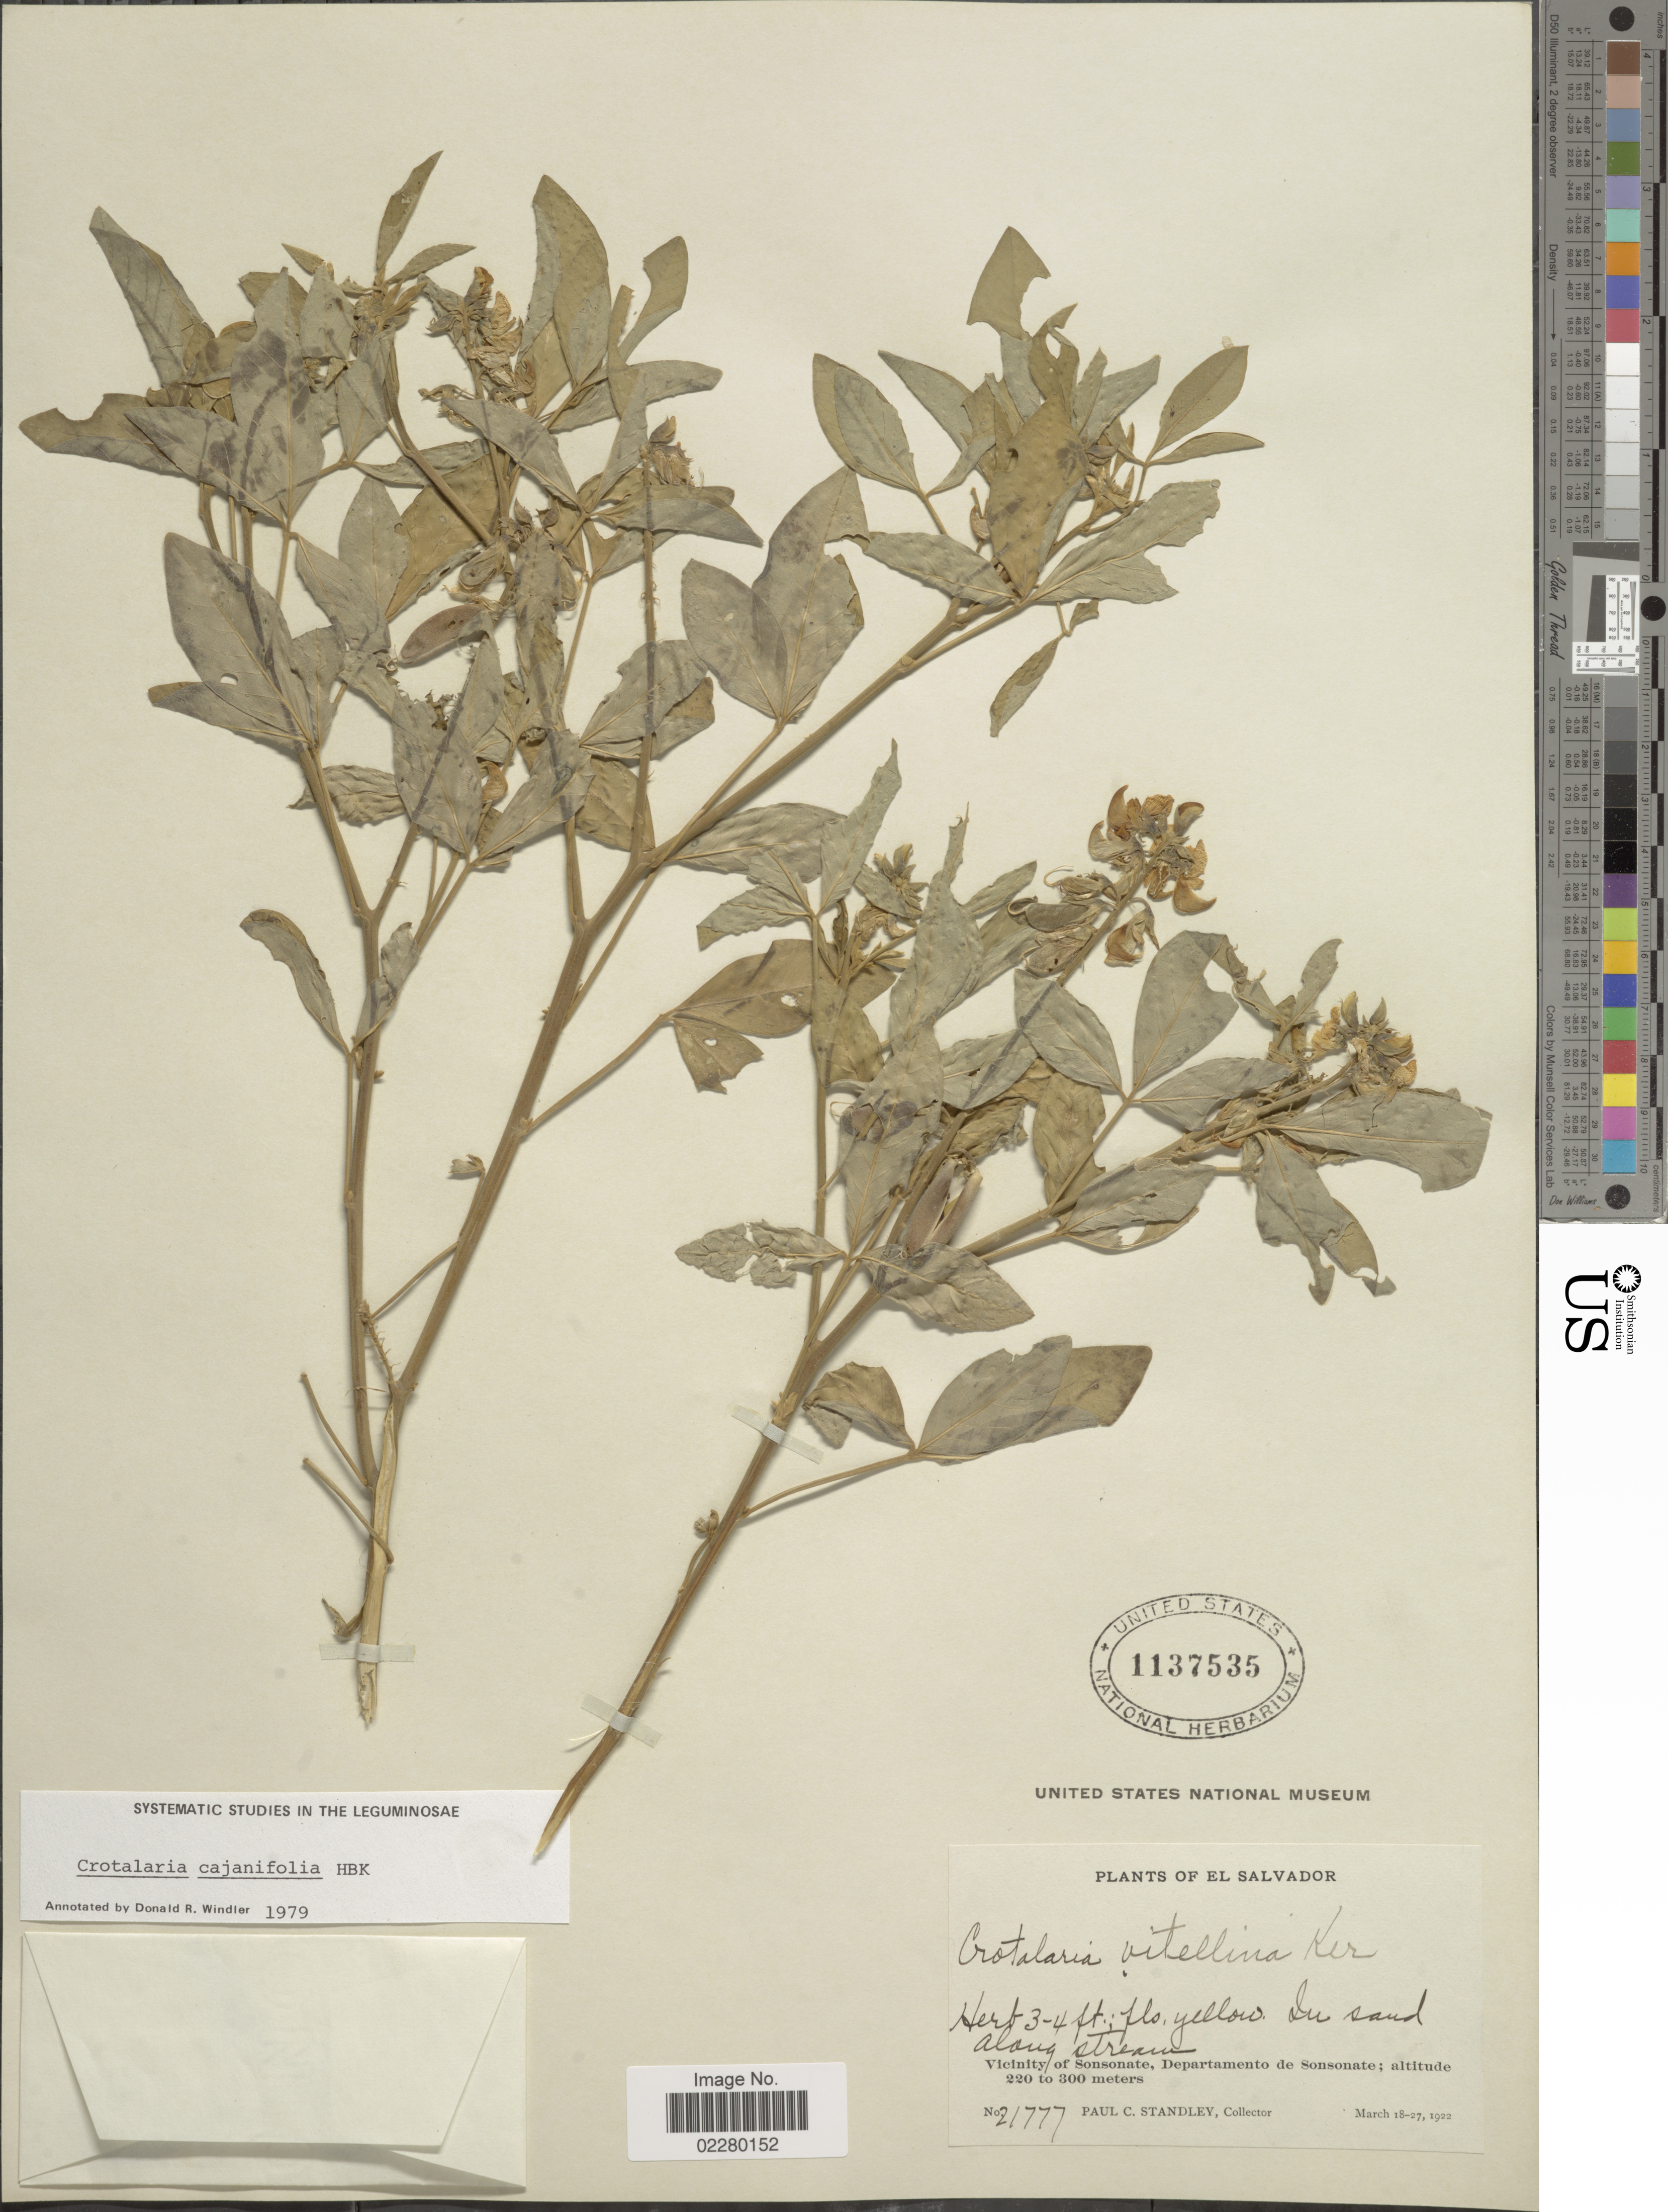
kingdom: Plantae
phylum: Tracheophyta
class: Magnoliopsida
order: Fabales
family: Fabaceae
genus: Crotalaria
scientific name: Crotalaria cajanifolia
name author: Kunth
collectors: P. C. Standley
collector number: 21777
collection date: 1922-03-18/1922-03-27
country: El Salvador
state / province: Sonsonate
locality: Vicinity of Sonsonate, Departamento de Sonsonate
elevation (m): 220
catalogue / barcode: US 1137535